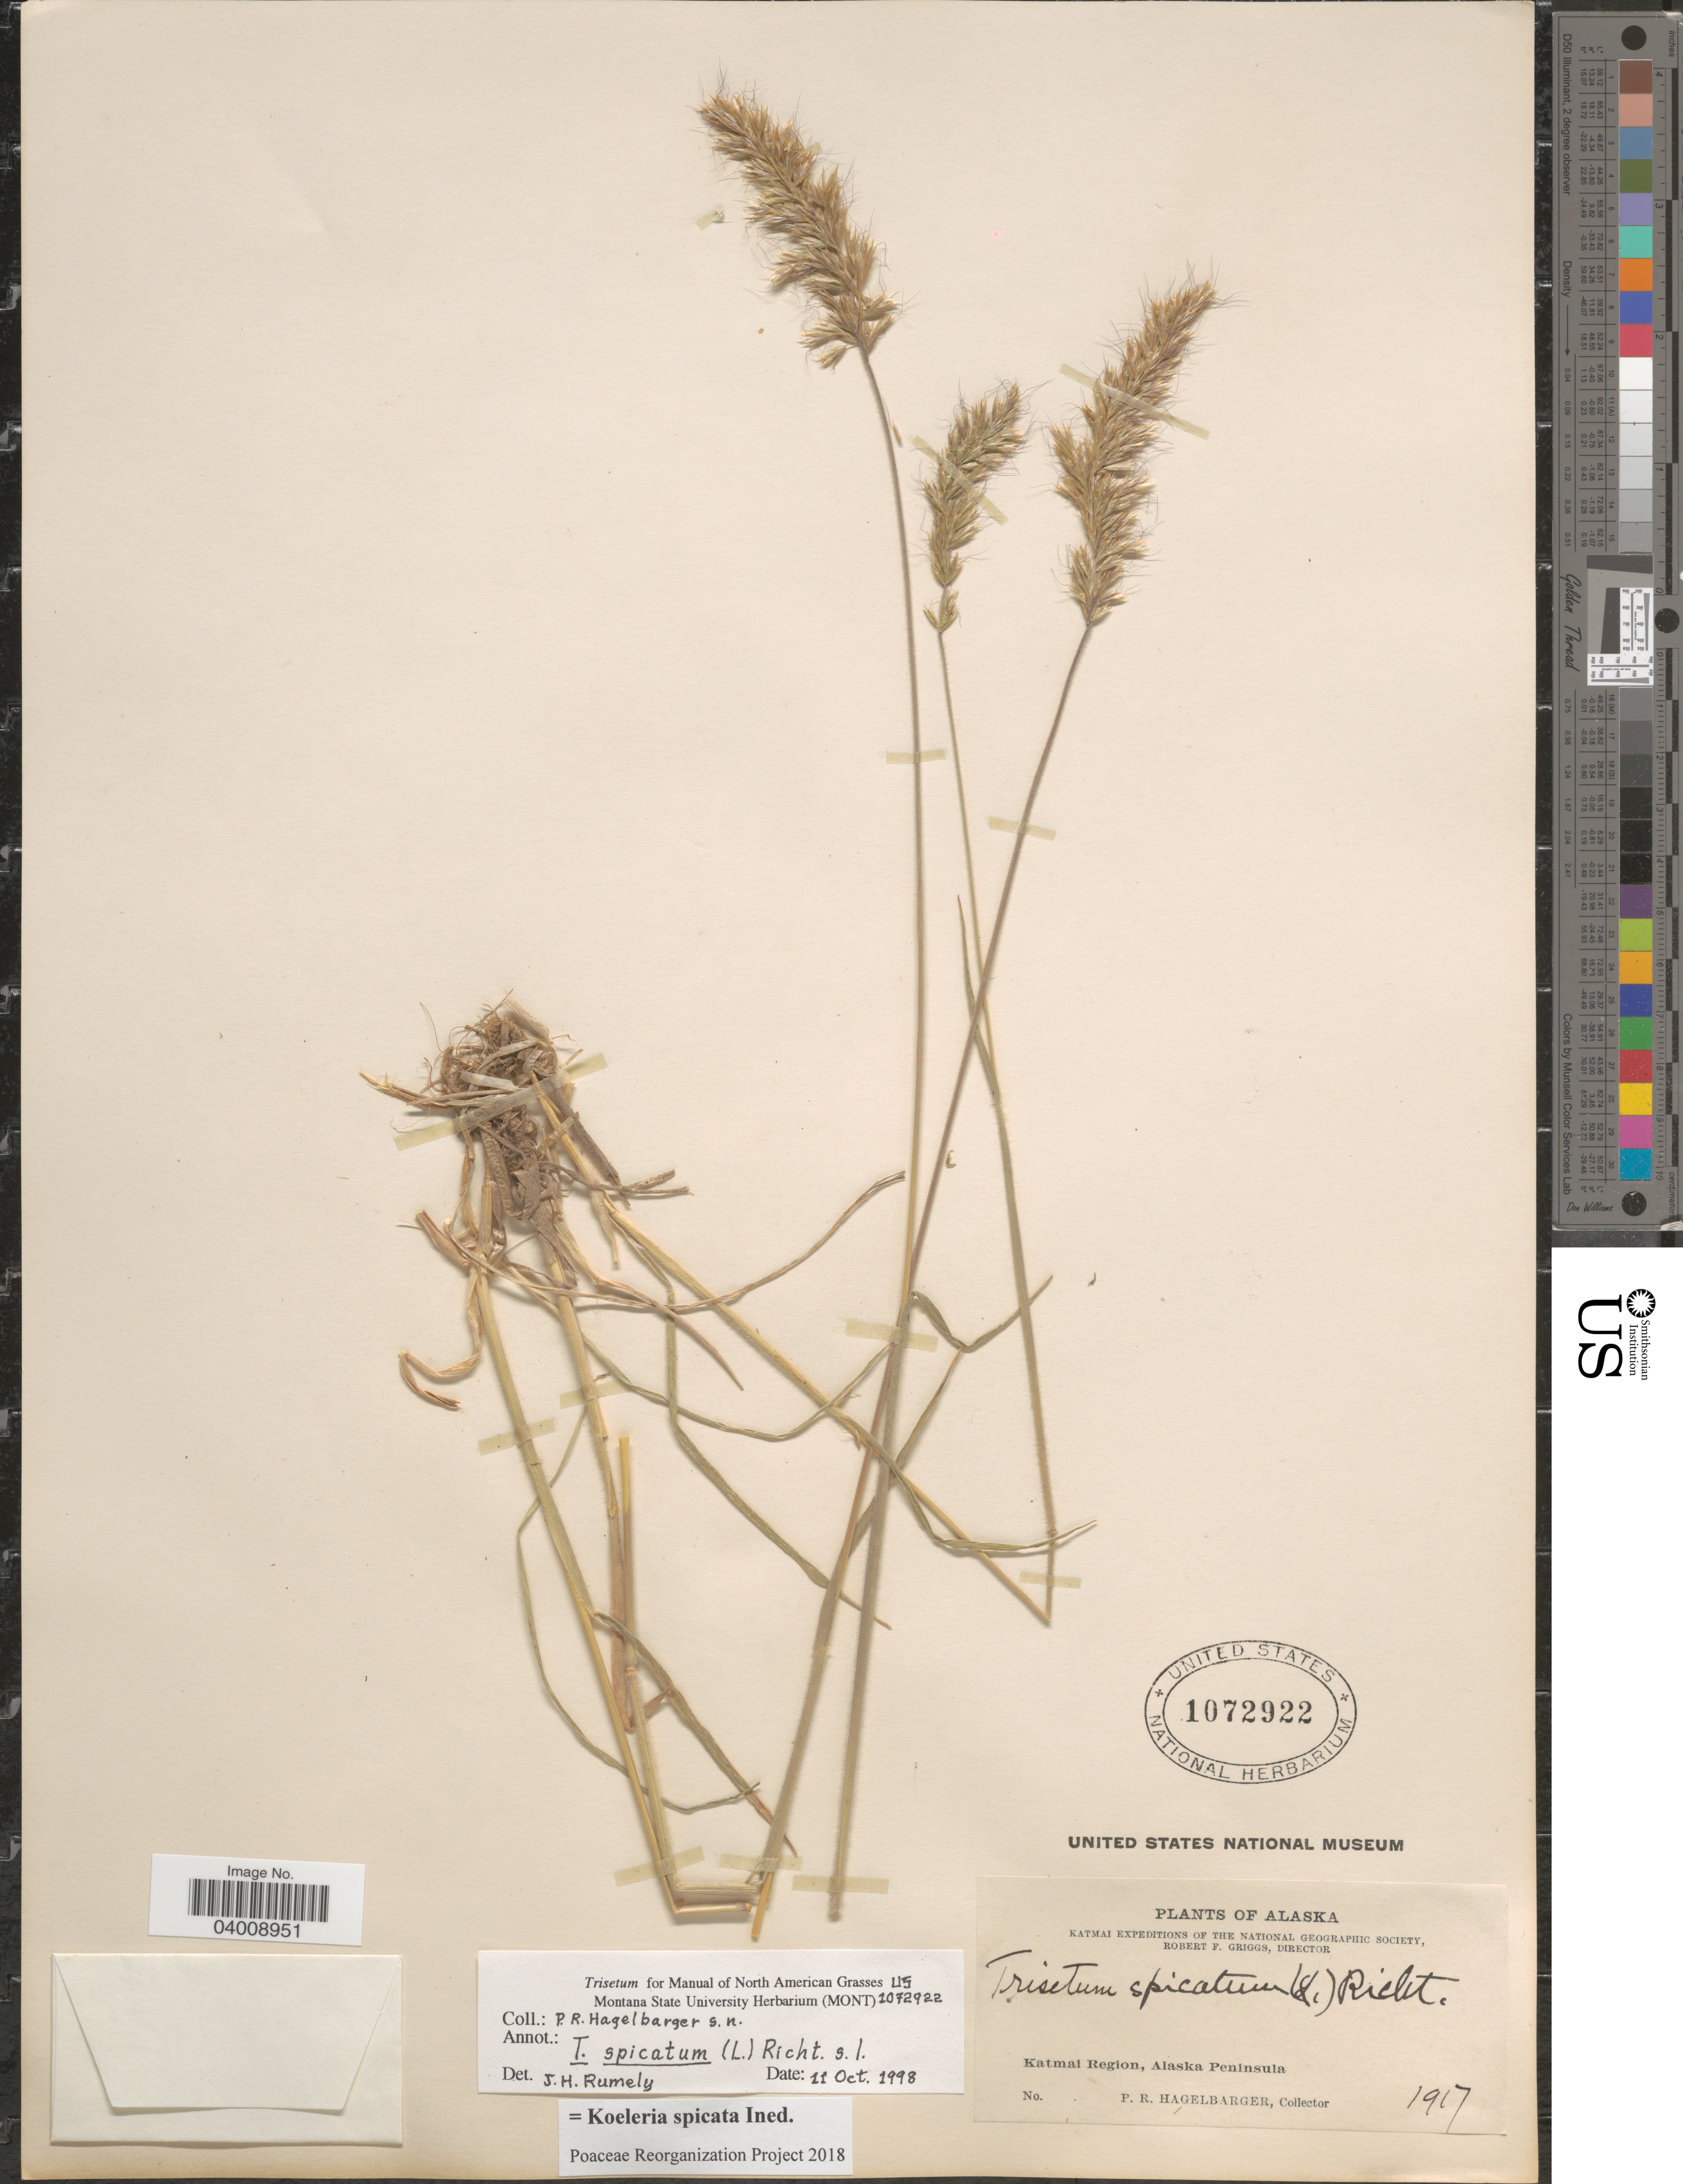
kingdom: Plantae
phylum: Tracheophyta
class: Liliopsida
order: Poales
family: Poaceae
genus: Koeleria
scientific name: Koeleria spicata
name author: (L.) Barberá et al.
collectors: P. Hagelbarger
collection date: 1917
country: United States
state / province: Alaska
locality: Katmai Region, Alaska Peninsula.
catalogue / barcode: US 1072922